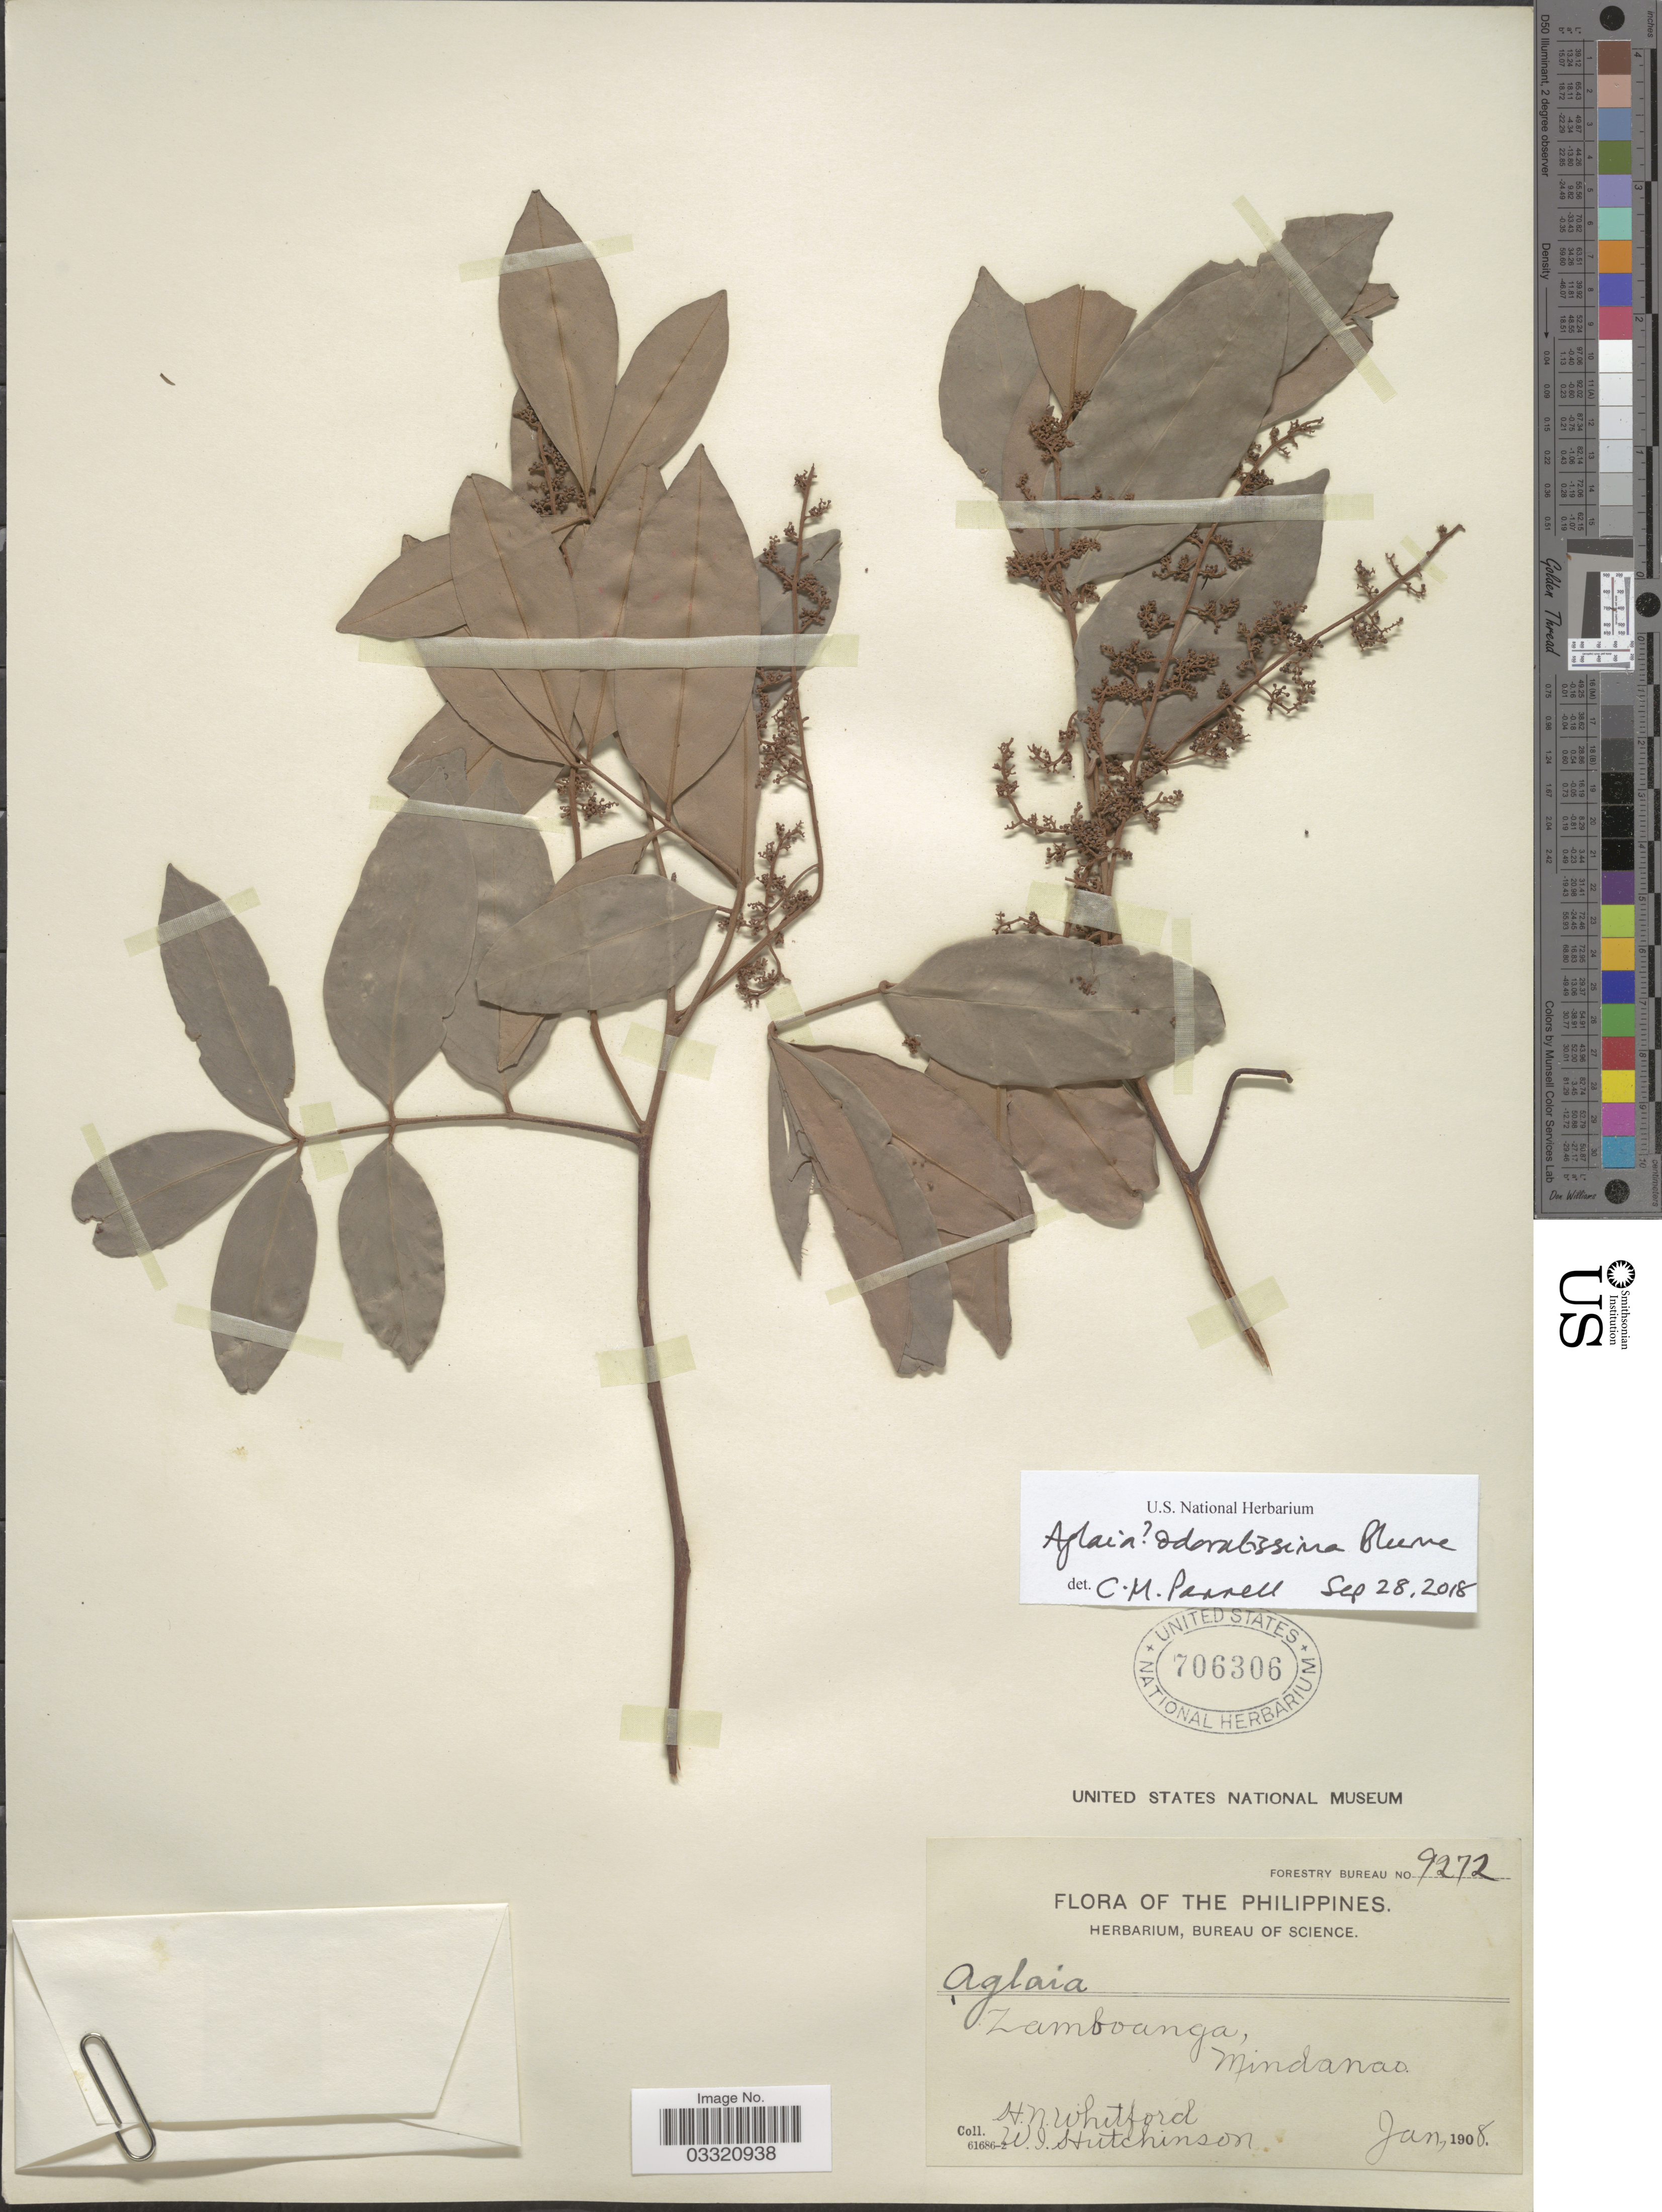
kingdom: Plantae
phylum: Tracheophyta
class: Magnoliopsida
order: Sapindales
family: Meliaceae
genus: Aglaia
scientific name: Aglaia odoratissima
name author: Blume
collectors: H. N. Whitford & W. I. Hutchinson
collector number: Forestry Bureau 9272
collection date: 1908-01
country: Philippines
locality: Zamboanga, Mindanao.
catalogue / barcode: US 706306